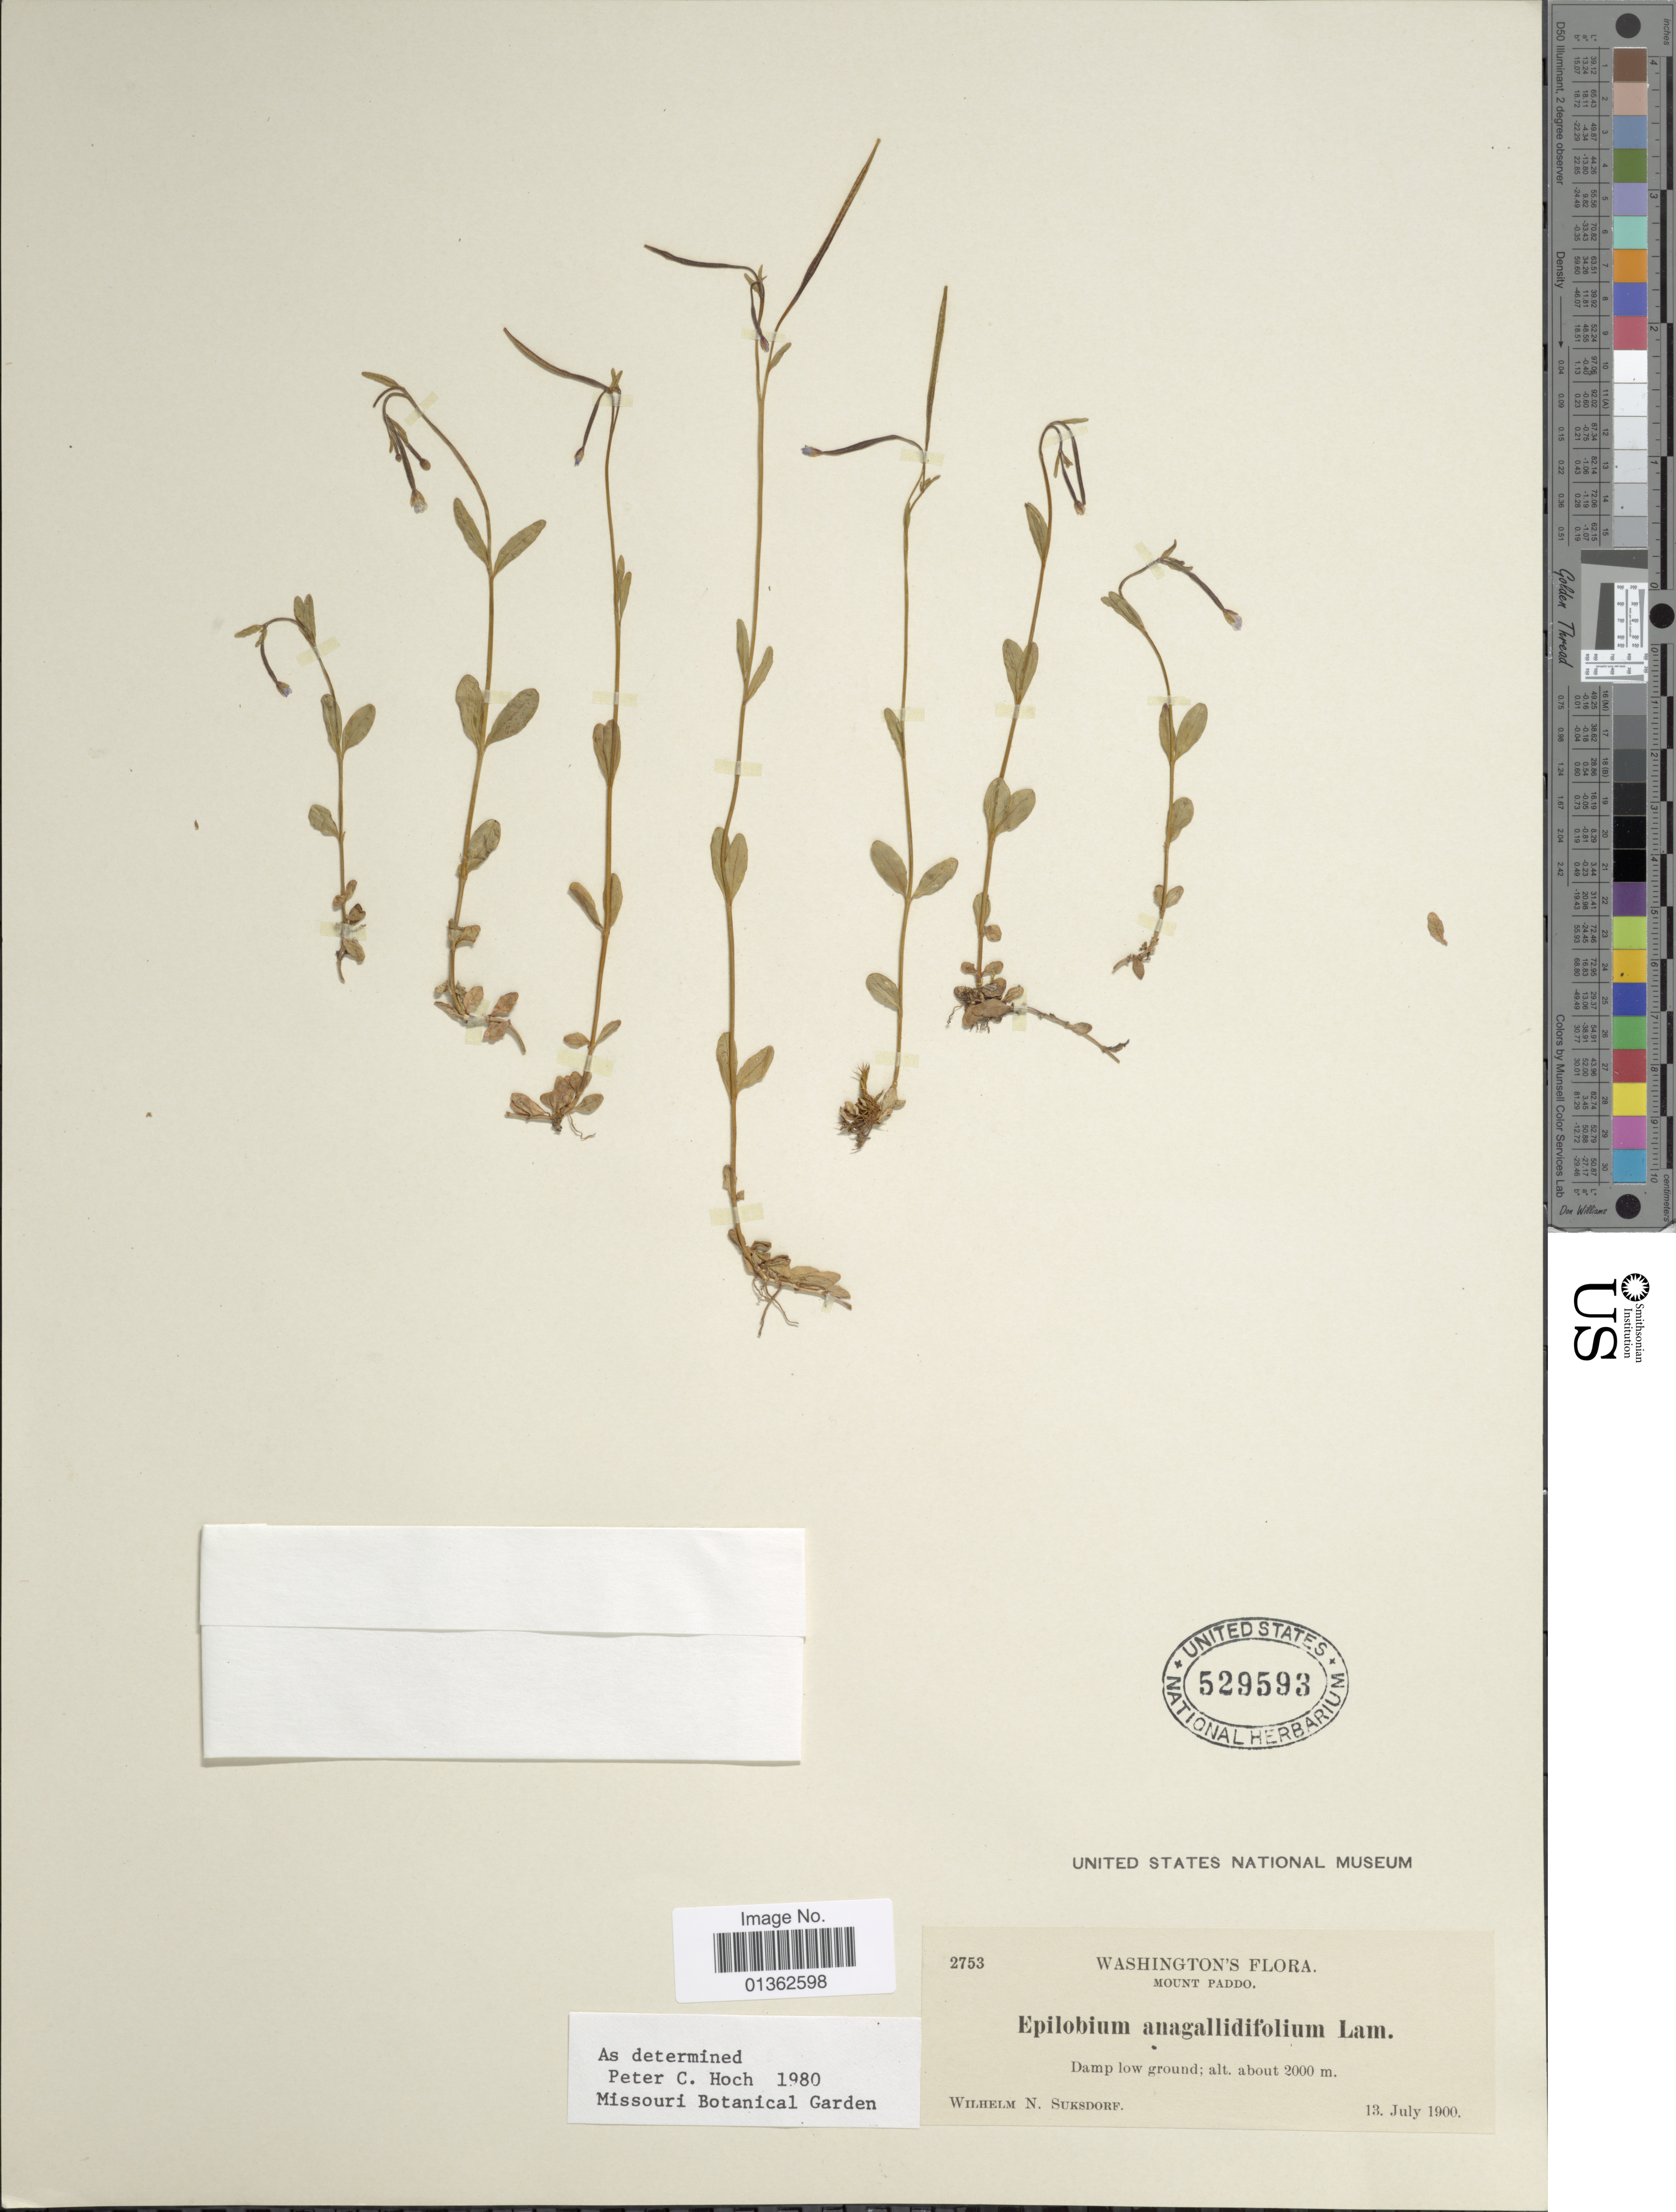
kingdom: Plantae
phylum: Tracheophyta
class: Magnoliopsida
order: Myrtales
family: Onagraceae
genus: Epilobium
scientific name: Epilobium anagallidifolium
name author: Lam.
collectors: W. N. Suksdorf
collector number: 2753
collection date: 1900-07-13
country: United States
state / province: Washington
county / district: Skamania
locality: Mount Paddo.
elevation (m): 2000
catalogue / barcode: US 529593